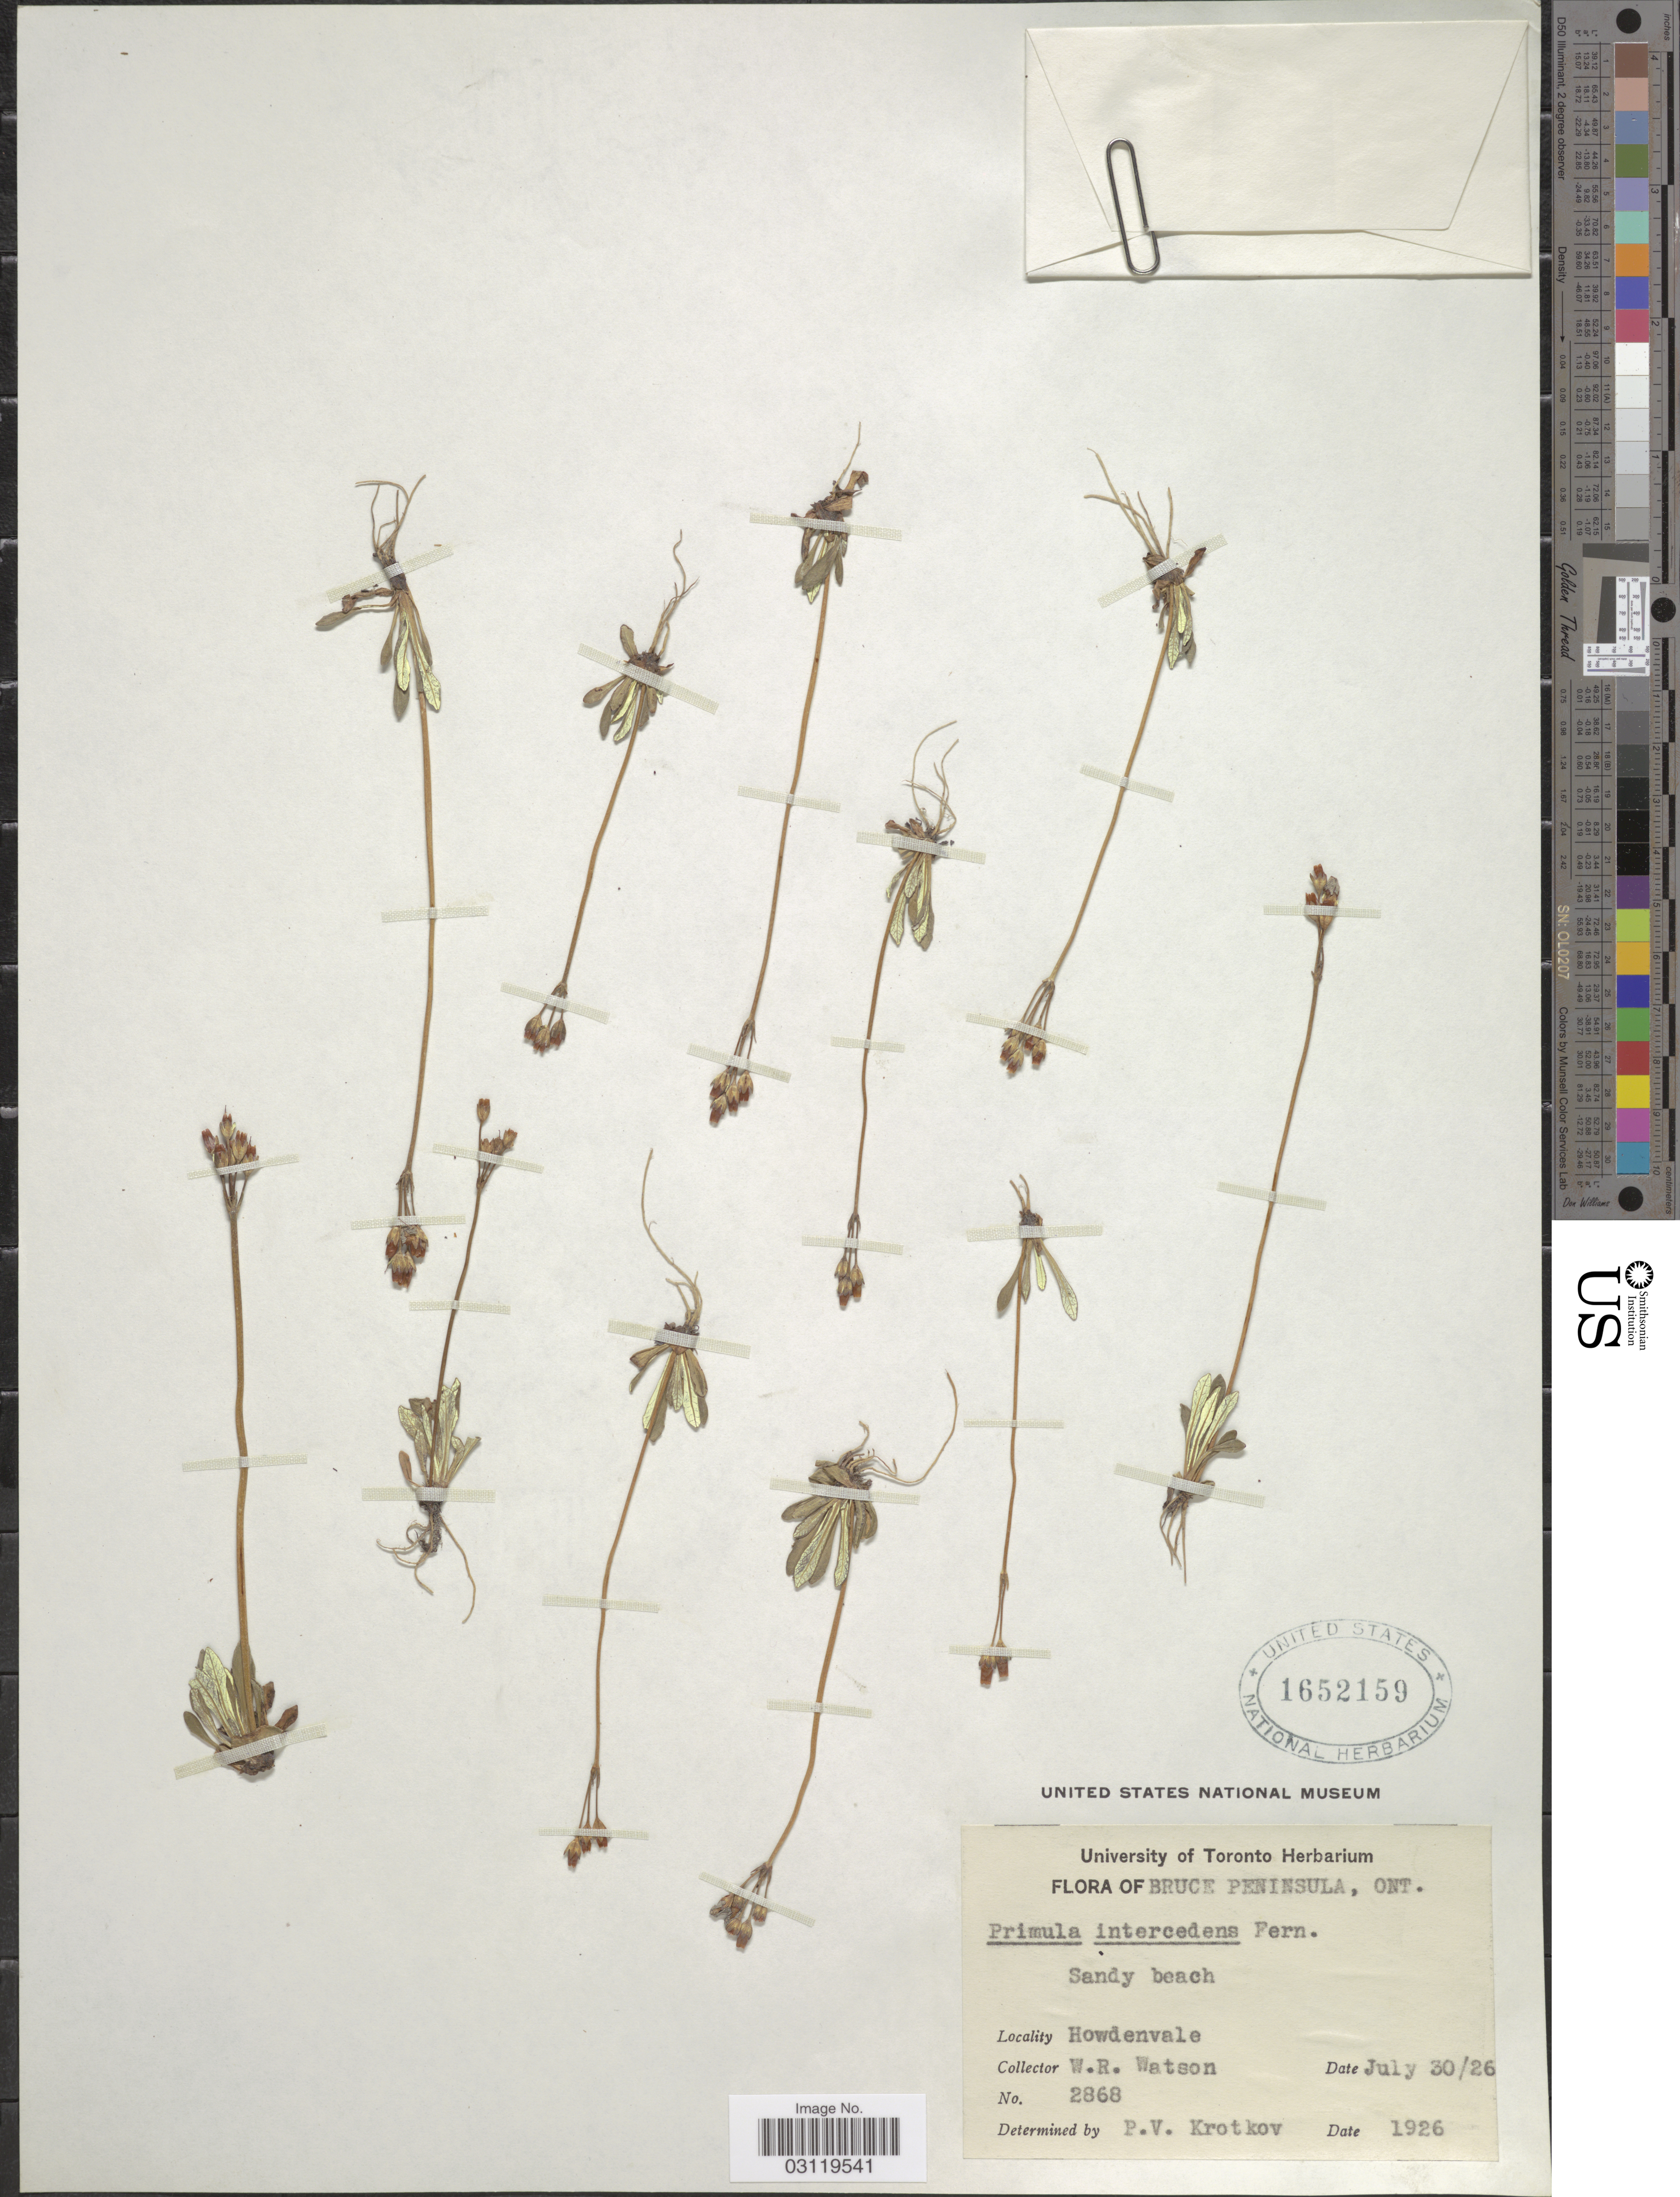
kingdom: Plantae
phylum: Tracheophyta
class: Magnoliopsida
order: Ericales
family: Primulaceae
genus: Primula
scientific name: Primula intercedens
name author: Fernald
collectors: W. R. Watson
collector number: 2868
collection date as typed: Transcribed d/m/y: 30/7/26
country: Canada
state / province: Ontario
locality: Bruce Peninsula, Howdenvale.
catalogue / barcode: US 1652159